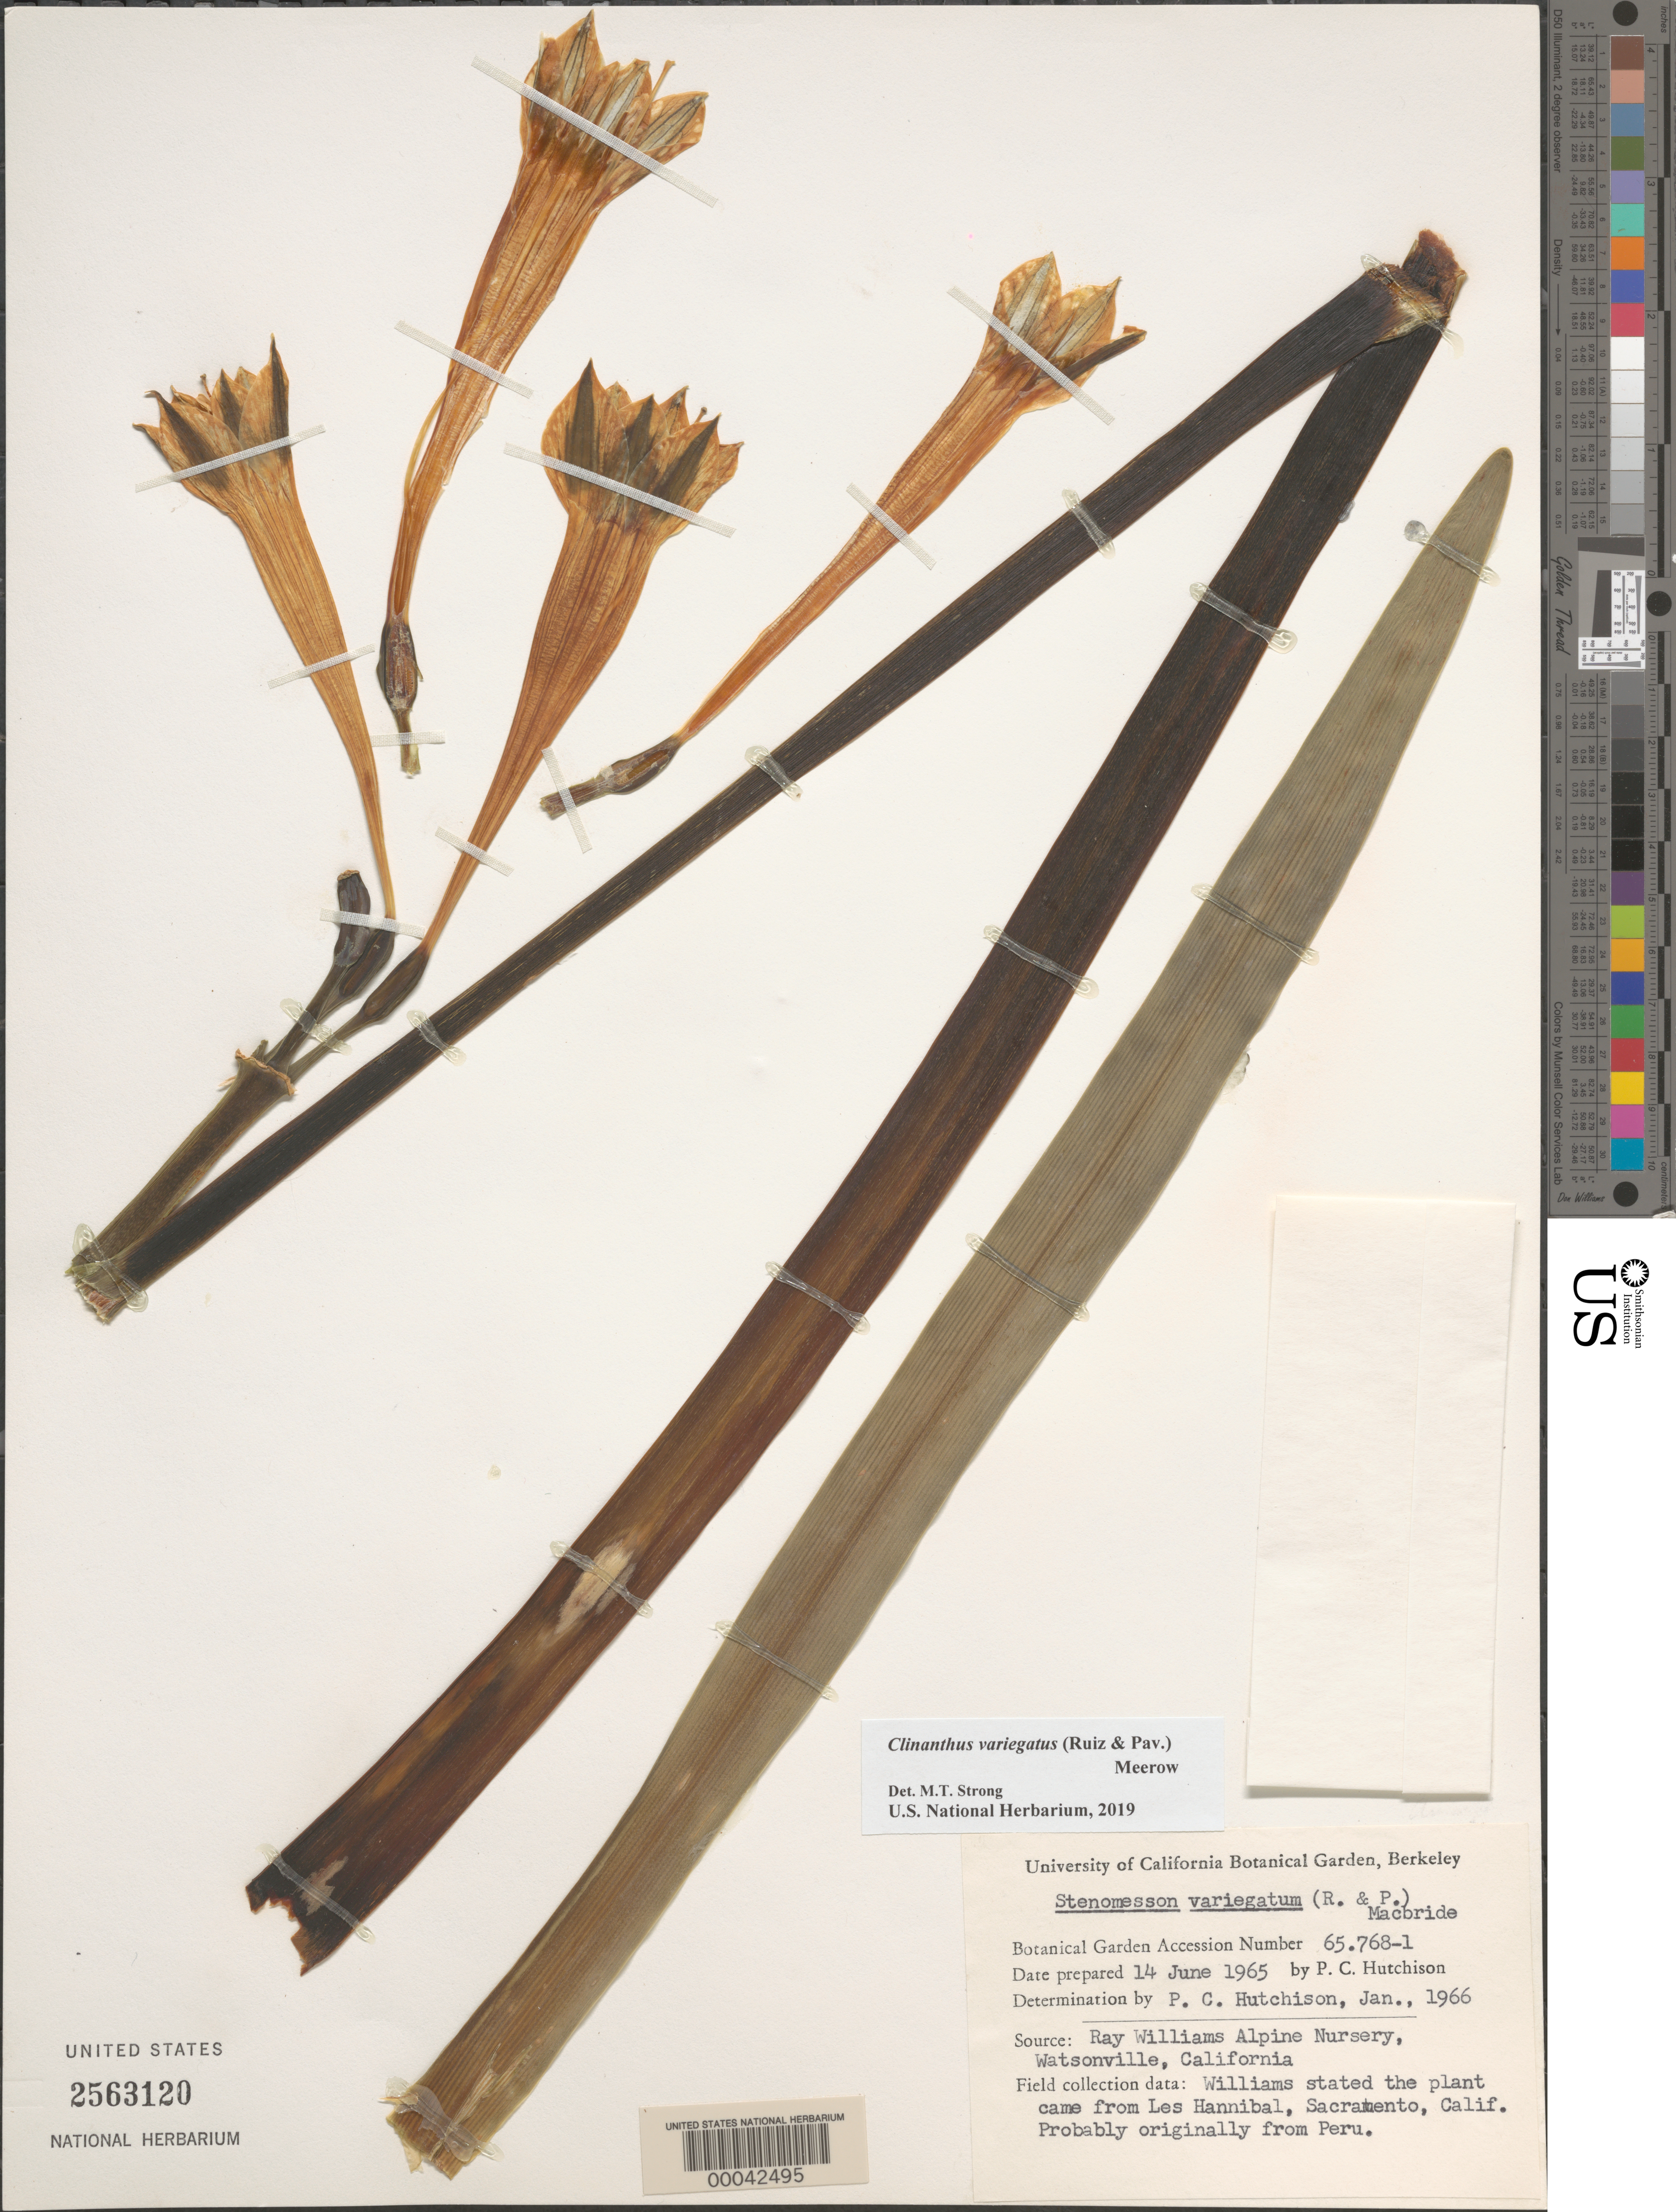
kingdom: Plantae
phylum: Tracheophyta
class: Liliopsida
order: Asparagales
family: Amaryllidaceae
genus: Clinanthus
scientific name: Clinanthus variegatus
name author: (Ruiz & Pav.) Meerow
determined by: Strong, Mark T., (BOT), Smithsonian Institution - National Museum of Natural History (UNITED STATES)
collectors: P. C. Hutchison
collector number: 65.768-1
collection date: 1965-06-14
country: Germany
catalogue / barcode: US 2563120